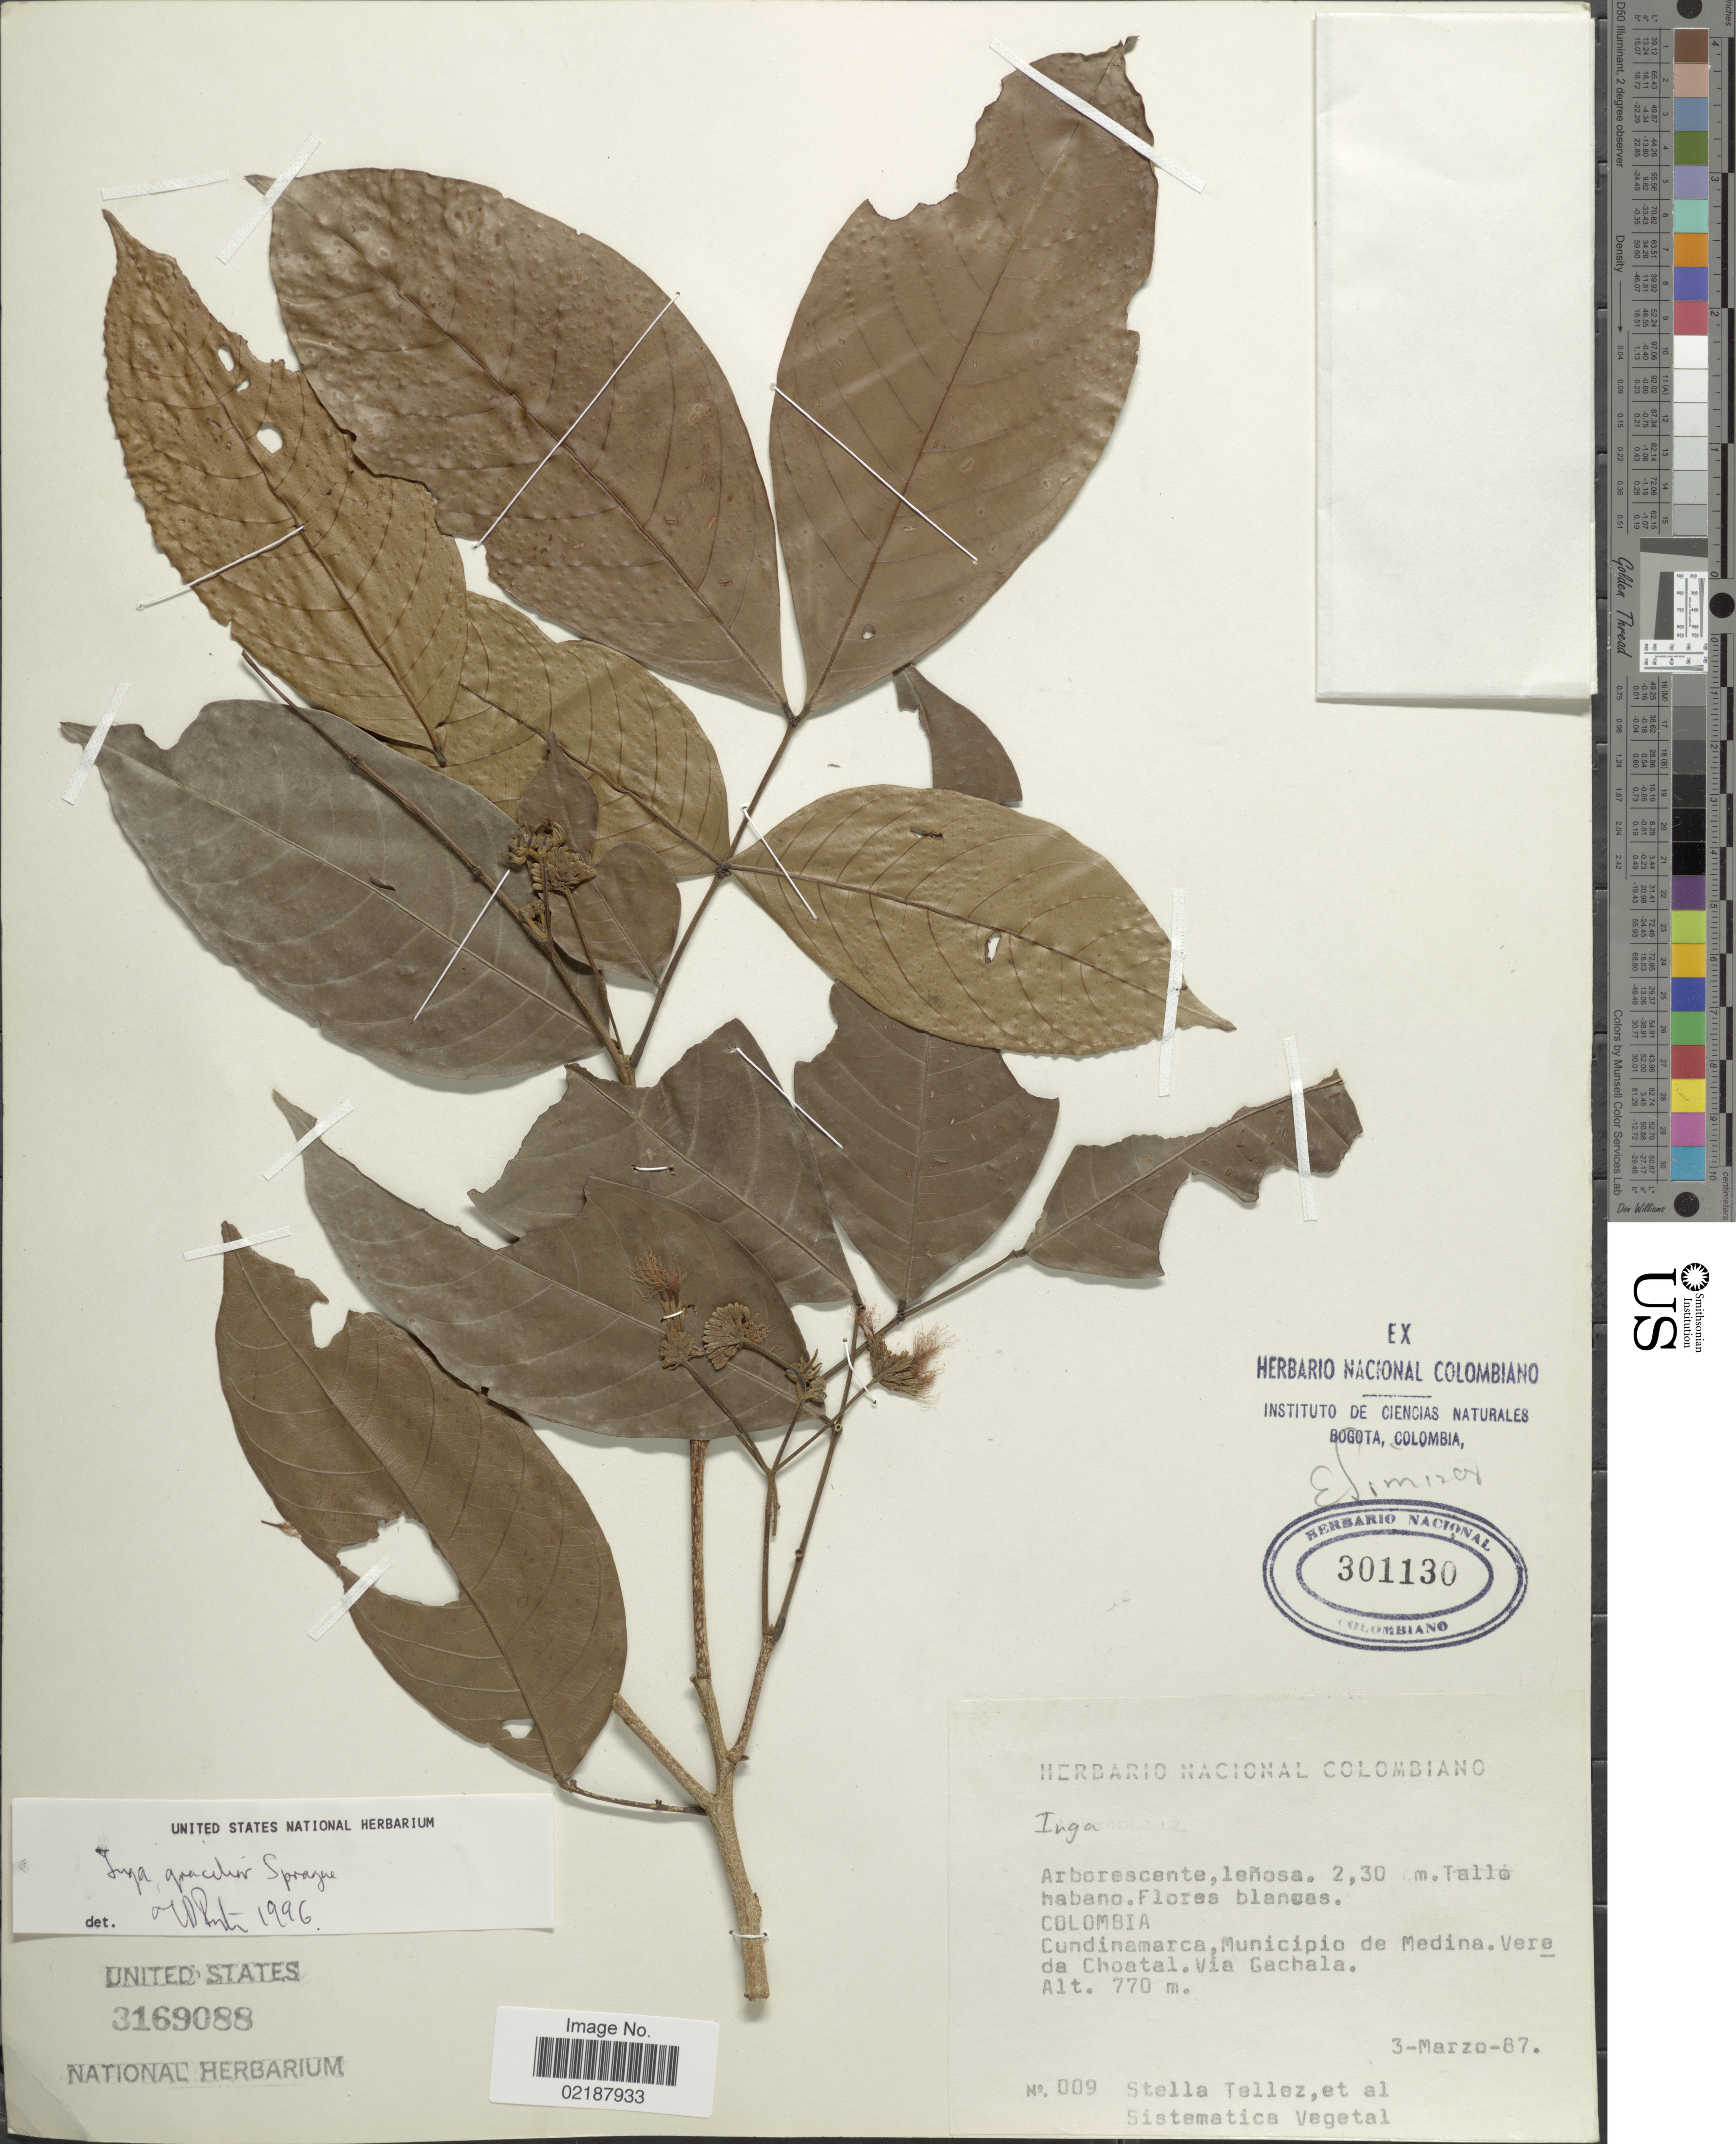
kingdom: Plantae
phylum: Tracheophyta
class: Magnoliopsida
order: Fabales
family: Fabaceae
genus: Inga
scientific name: Inga gracilior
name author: Sprague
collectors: S. Tellez & et al.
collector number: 009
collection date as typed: Transcribed d/m/y: 3/3/87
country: Colombia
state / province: Cundinamarca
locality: Municipio de Medina, Vere da Choatal, Via Gachala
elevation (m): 770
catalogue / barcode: US 3169088